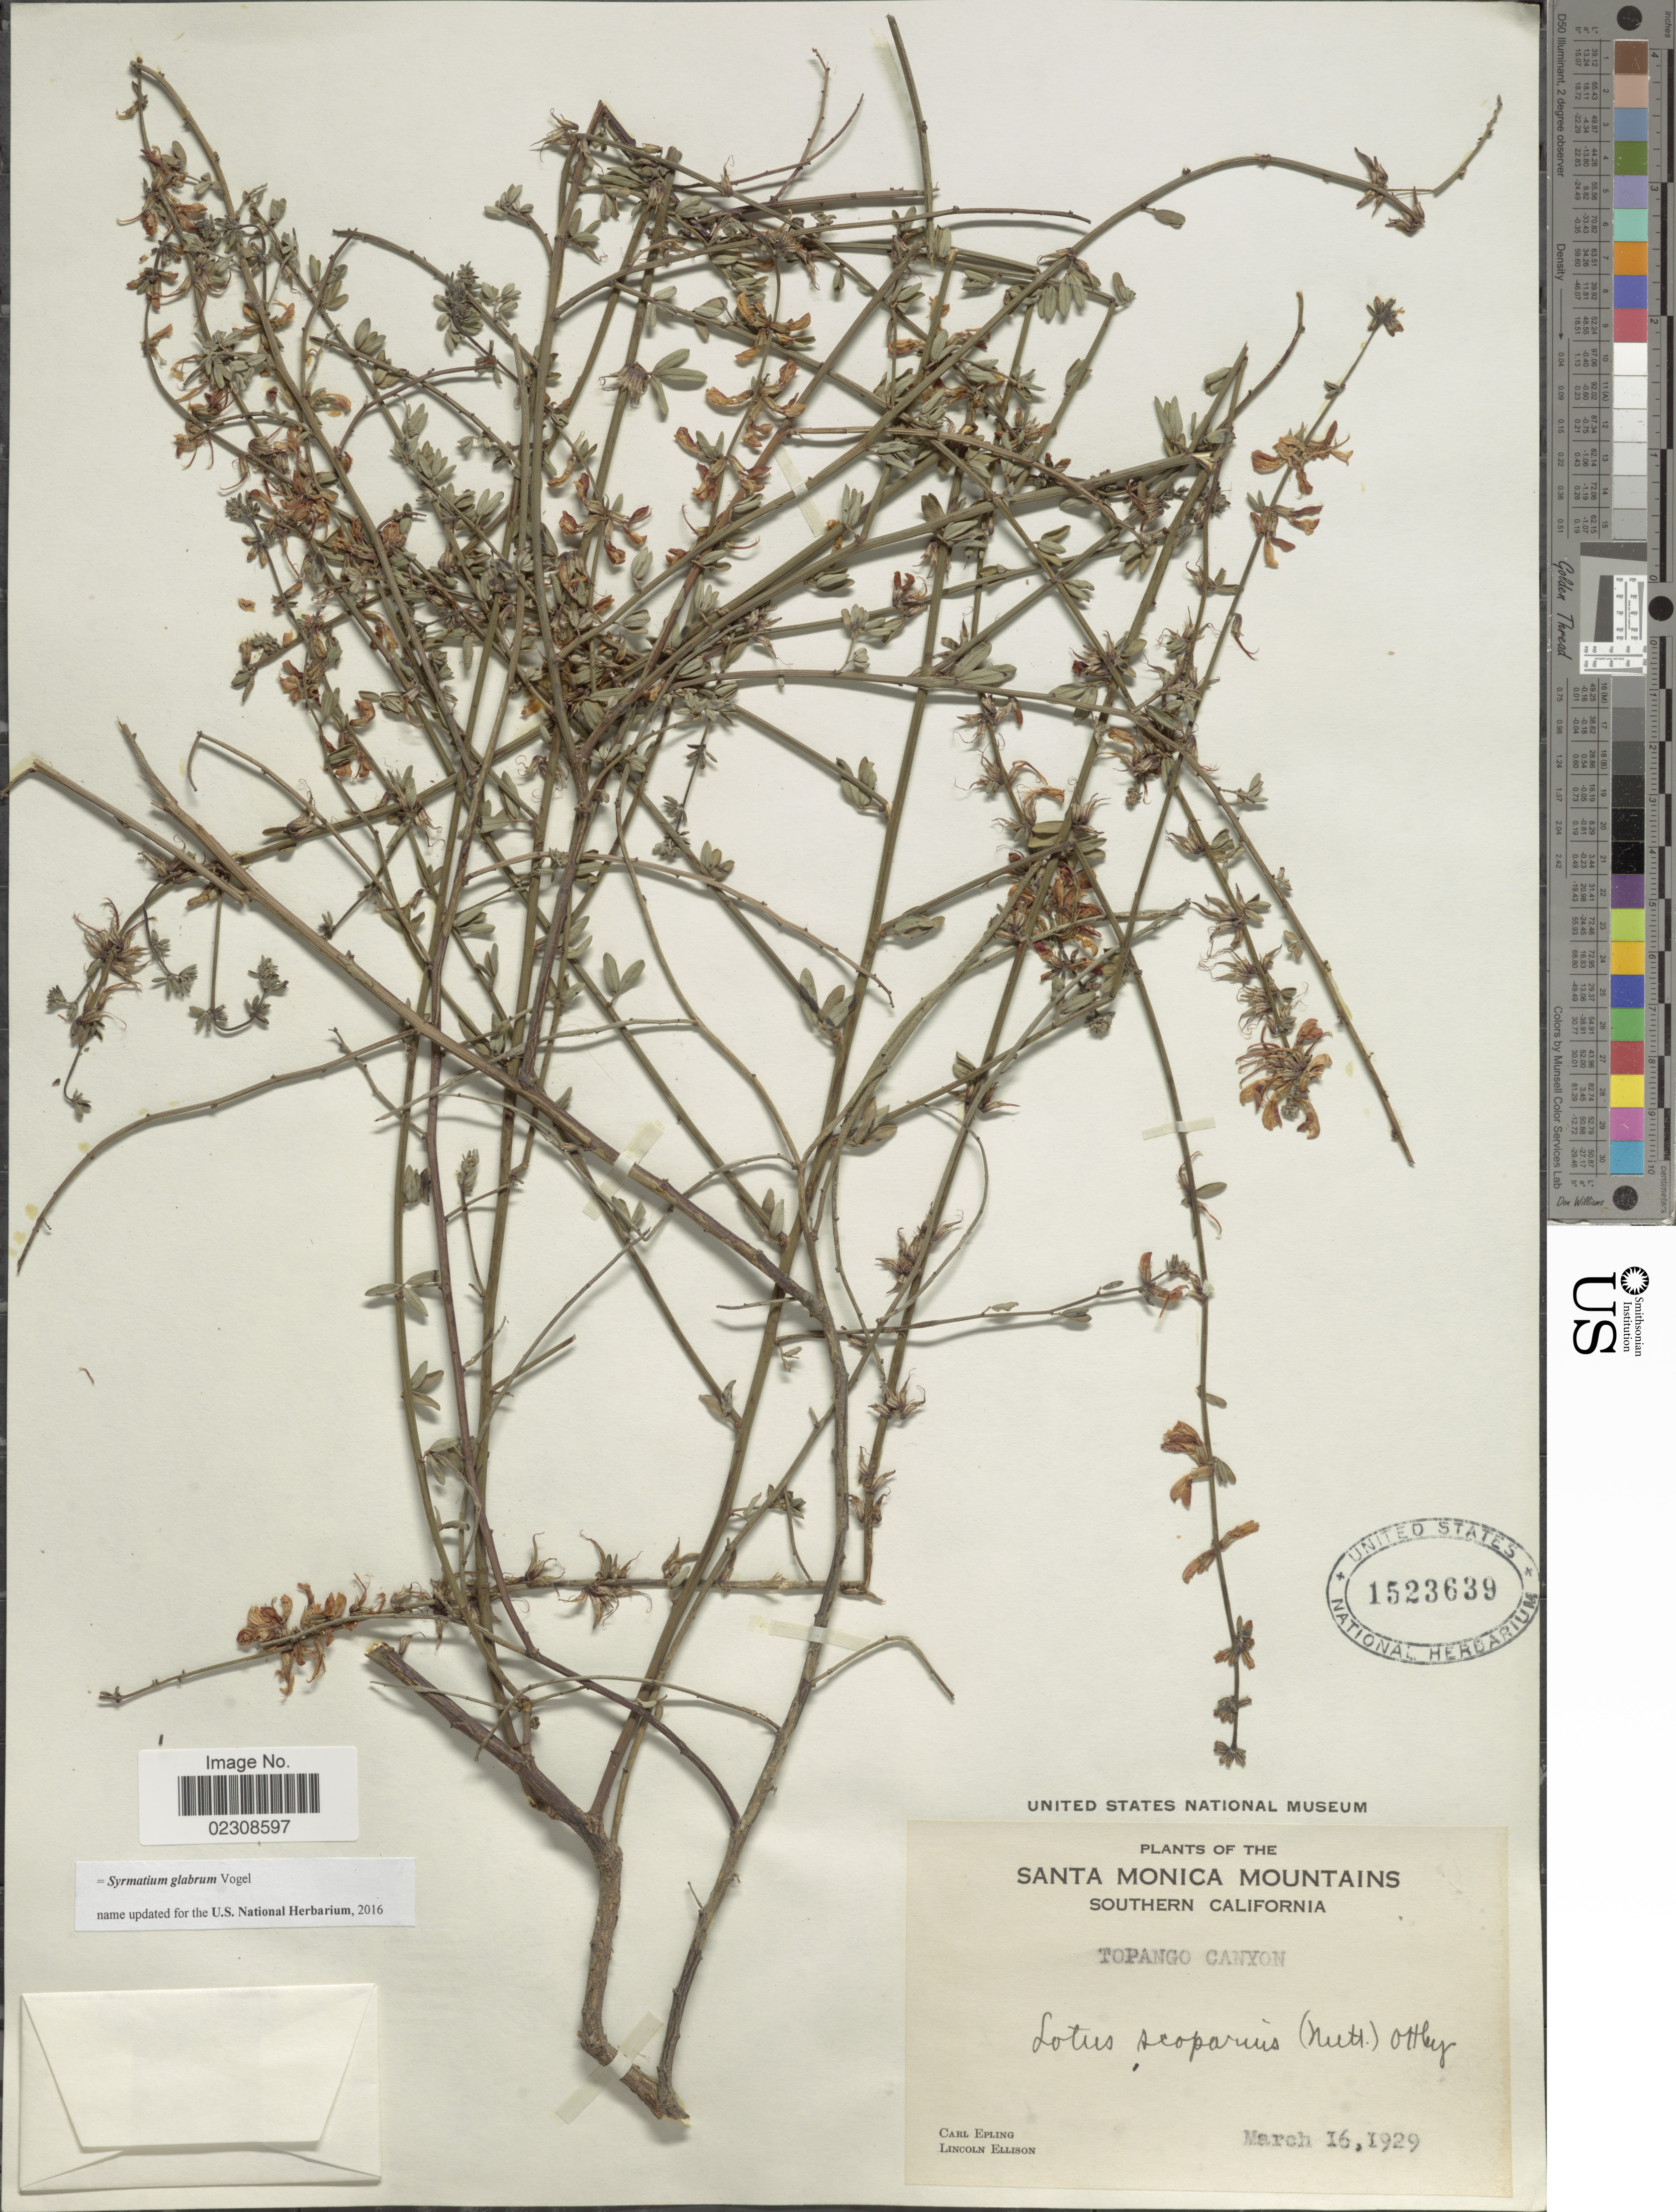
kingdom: Plantae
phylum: Tracheophyta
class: Magnoliopsida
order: Fabales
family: Fabaceae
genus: Syrmatium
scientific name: Syrmatium glabrum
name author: Vogel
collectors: C. C. Epling & L. Ellison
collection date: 1929-03-16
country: United States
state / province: California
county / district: Los Angeles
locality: Santa Monica Mountains. Southern California. Topango Canyon.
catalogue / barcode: US 1523639